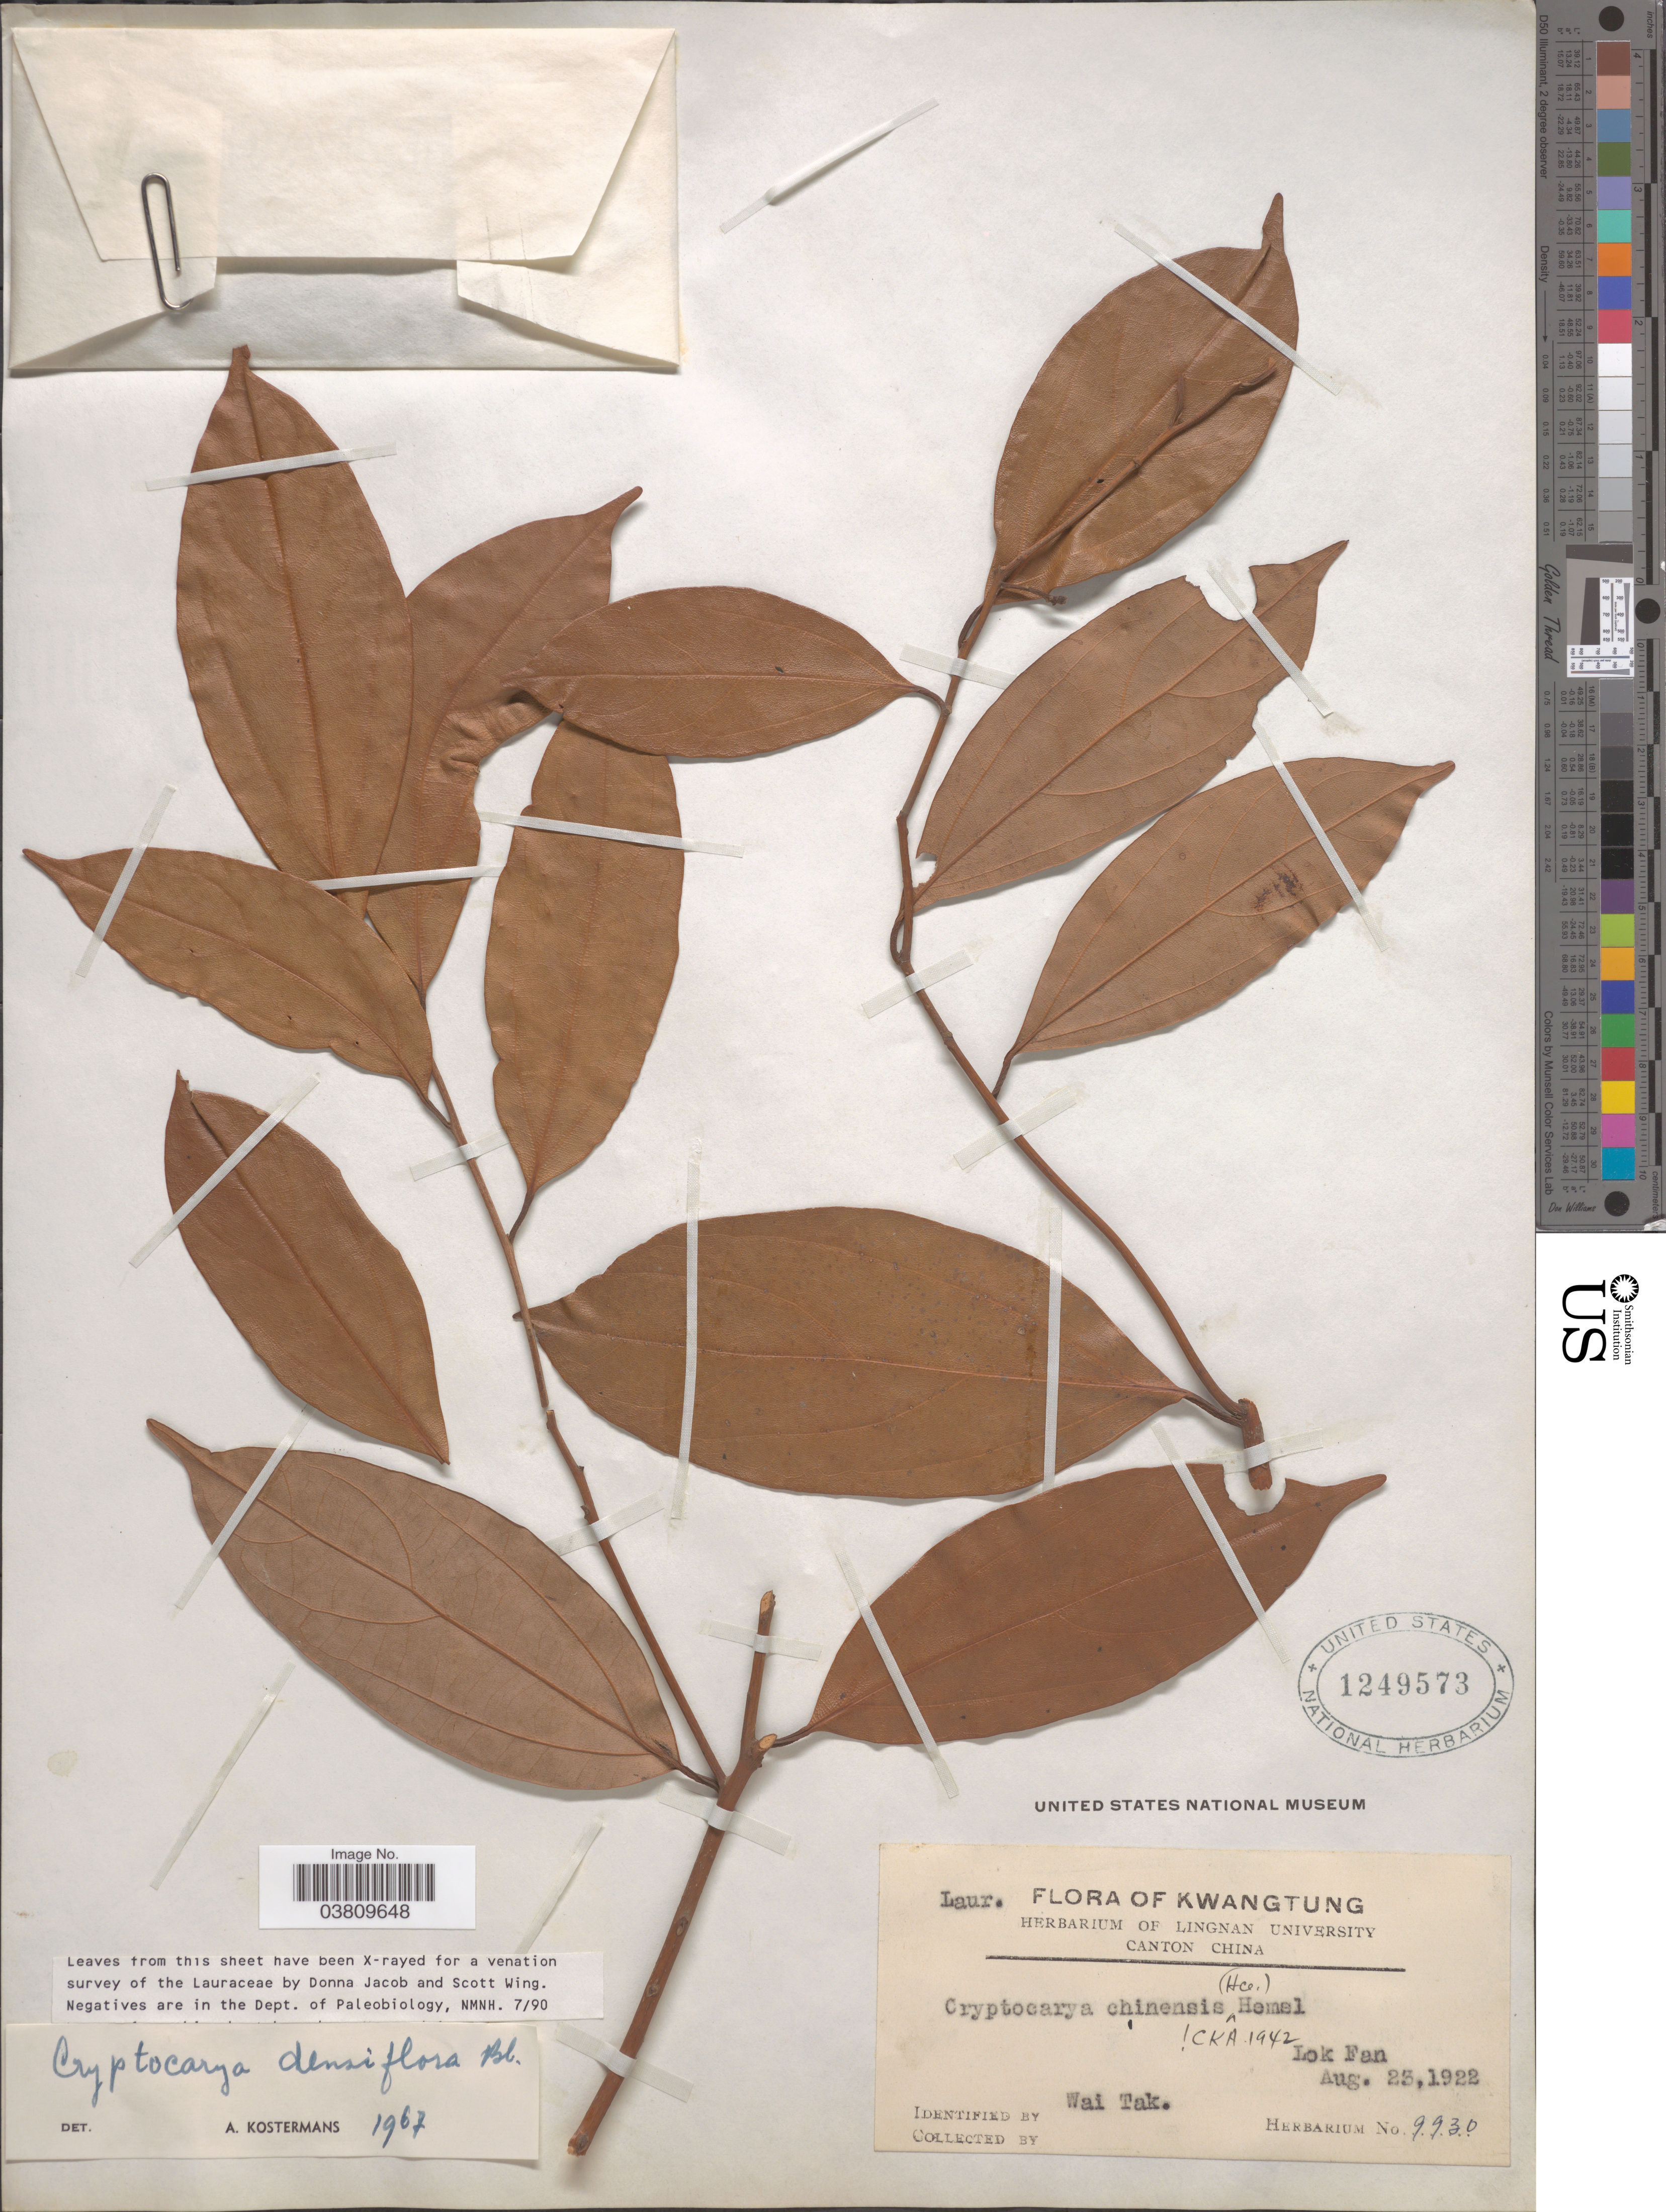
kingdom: Plantae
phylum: Tracheophyta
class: Magnoliopsida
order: Laurales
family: Lauraceae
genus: Cryptocarya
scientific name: Cryptocarya densiflora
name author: Blume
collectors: W. Tak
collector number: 9930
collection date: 1922-08-23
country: China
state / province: Guangdong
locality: Kwangtung. Lok Fan.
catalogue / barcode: US 1249573